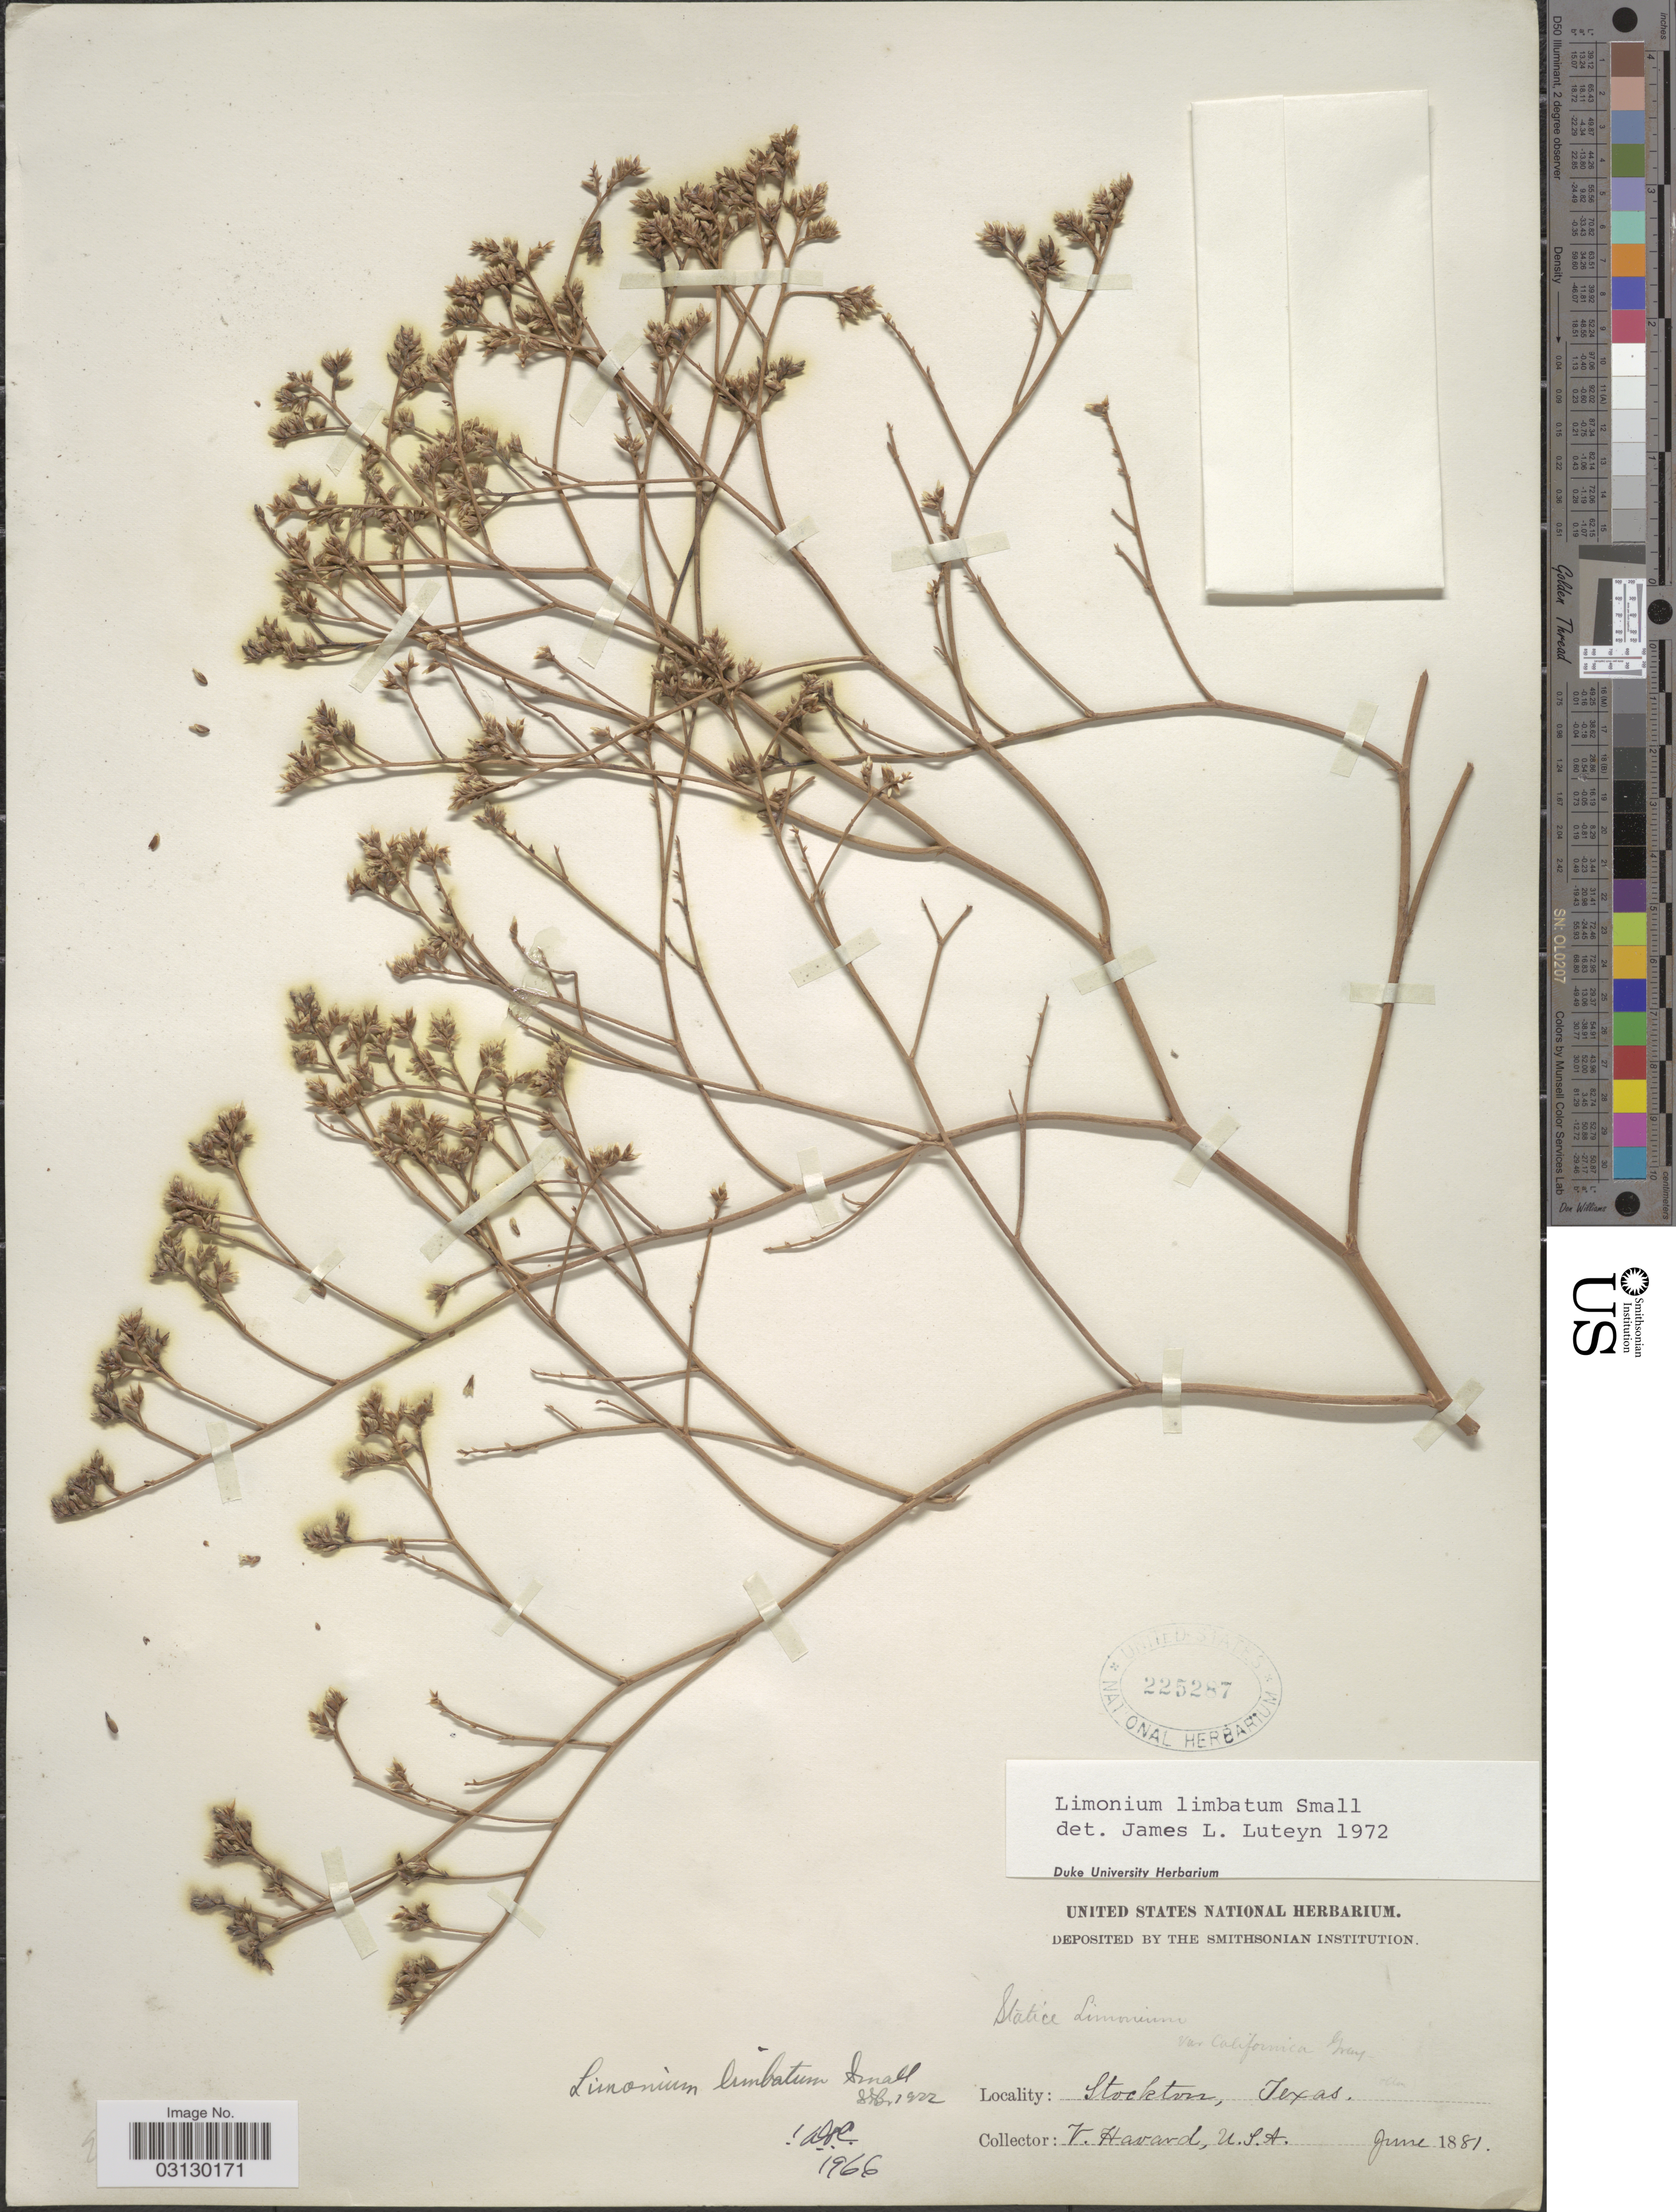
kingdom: Plantae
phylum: Tracheophyta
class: Magnoliopsida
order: Caryophyllales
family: Plumbaginaceae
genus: Limonium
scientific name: Limonium limbatum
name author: Small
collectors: V. Havard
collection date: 1881-06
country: United States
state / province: Texas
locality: Stockton.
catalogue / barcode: US 225287